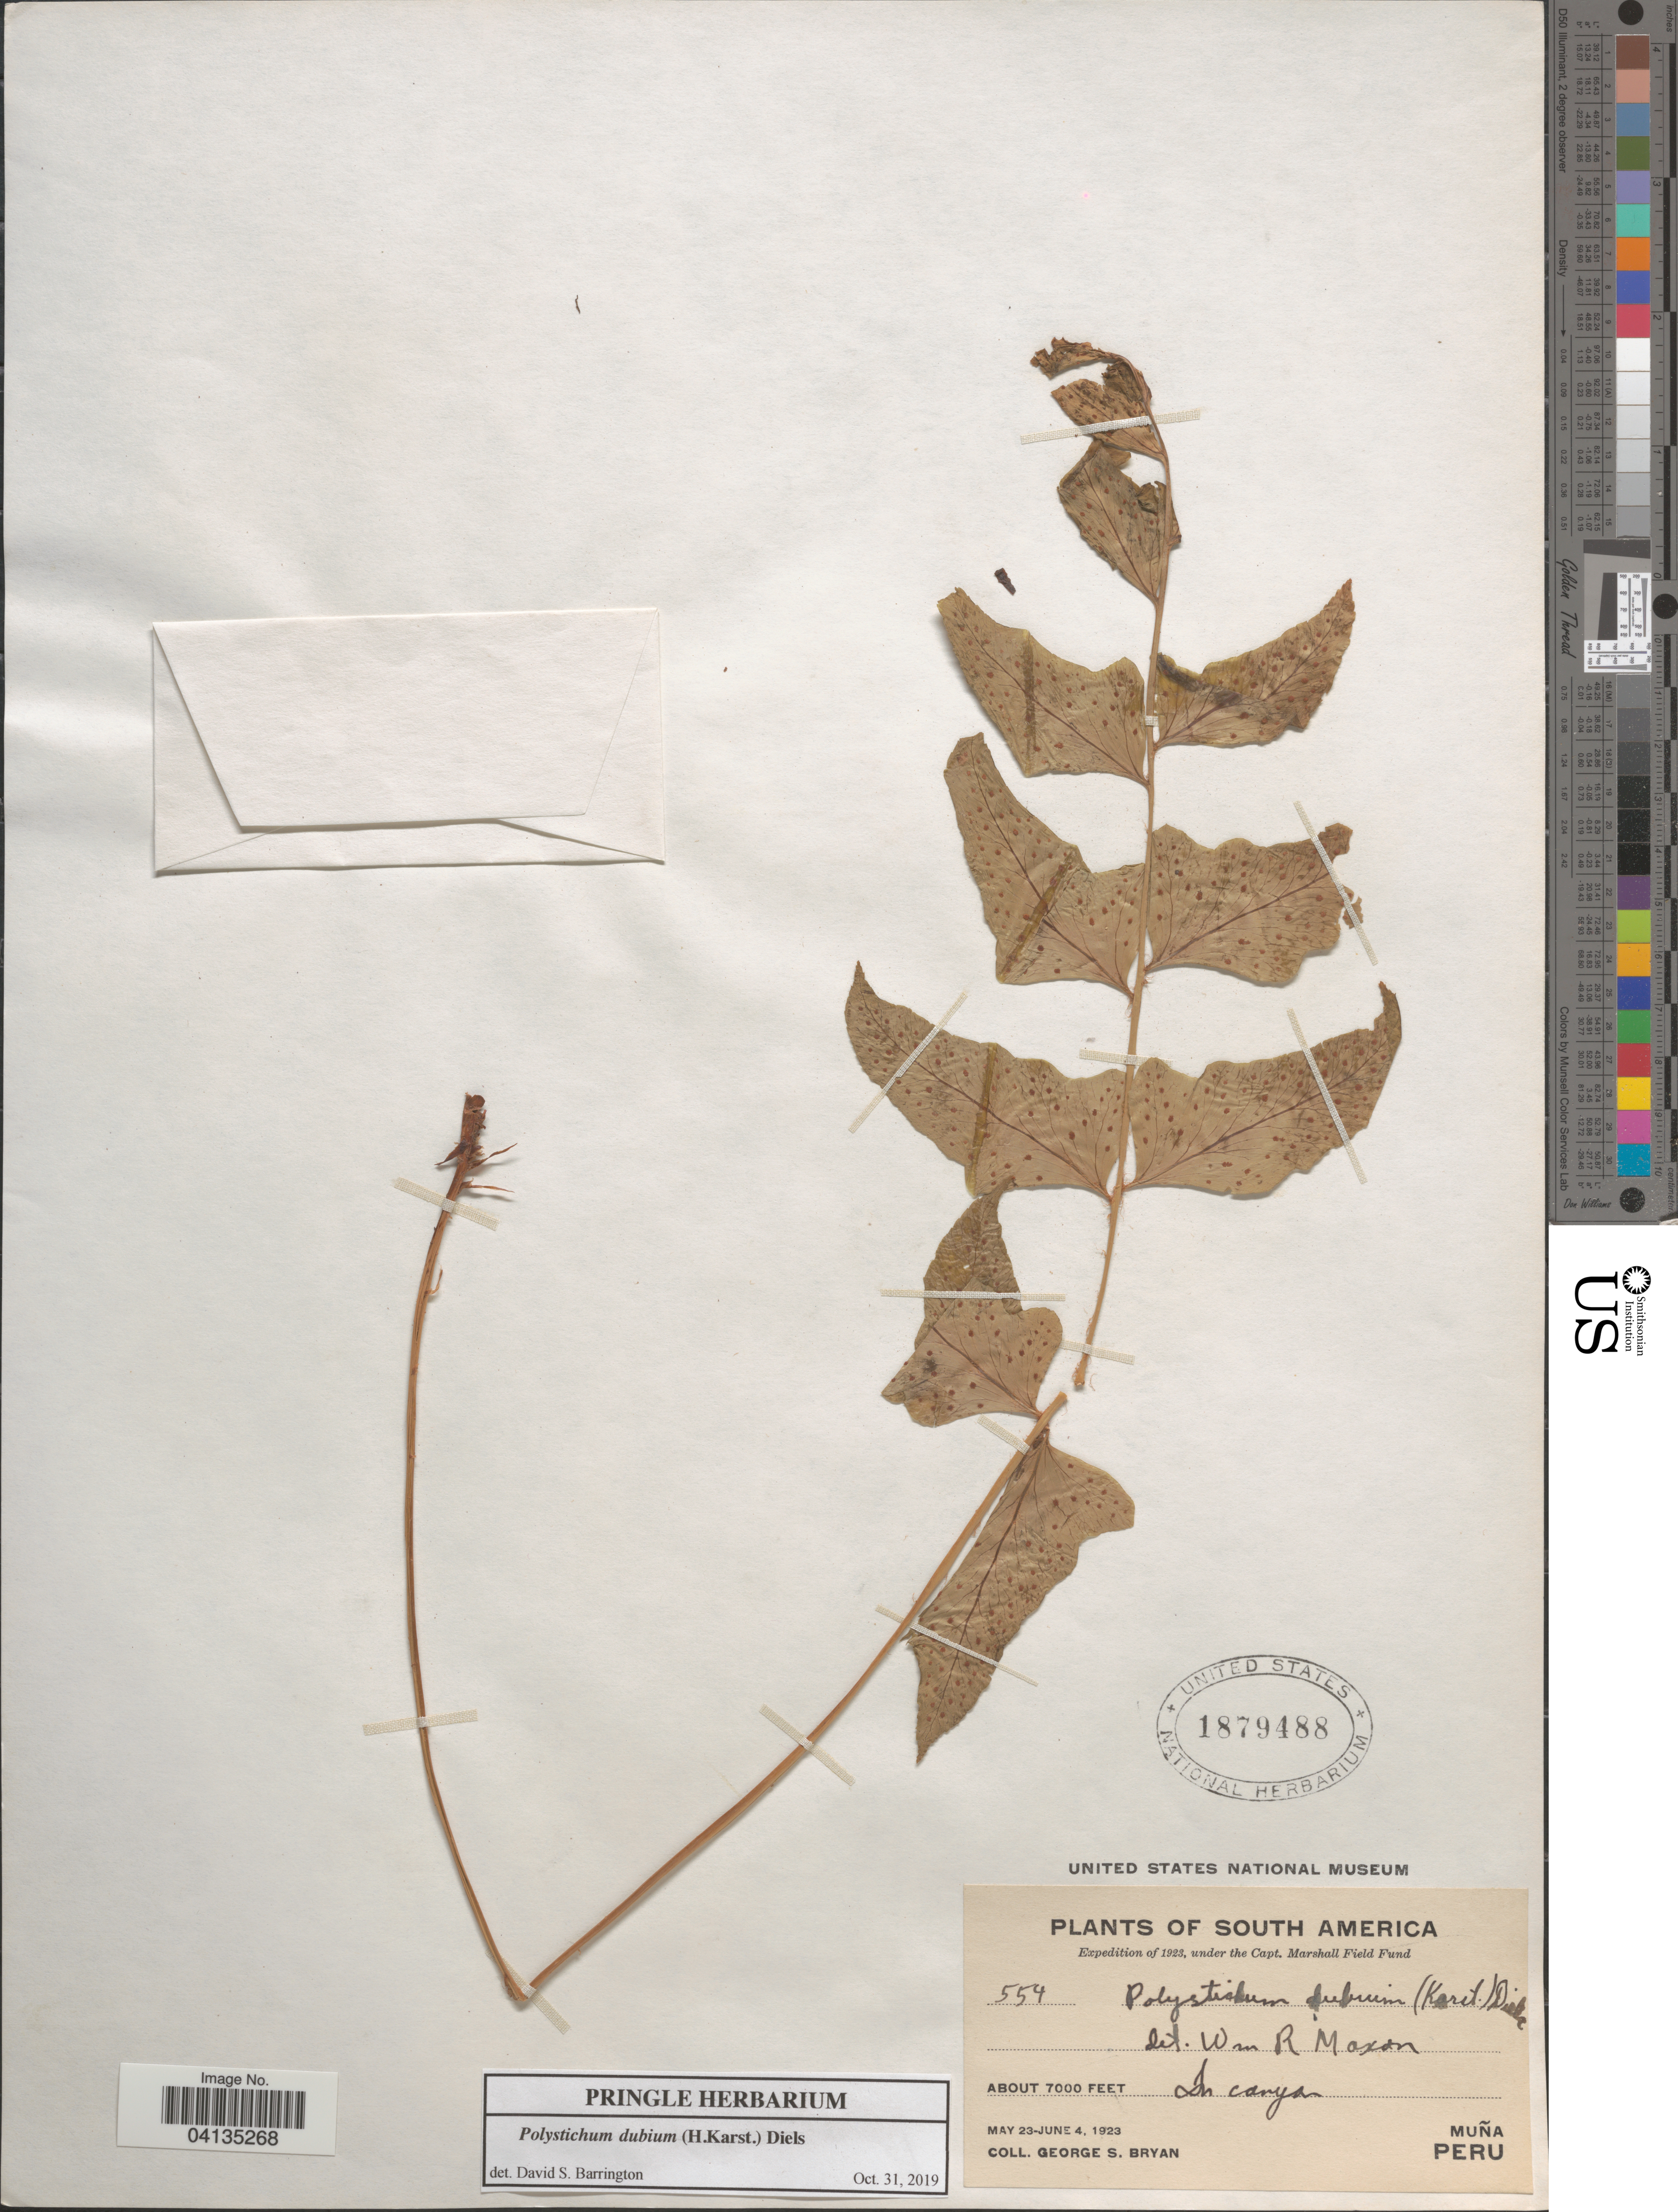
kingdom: Plantae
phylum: Tracheophyta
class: Polypodiopsida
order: Polypodiales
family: Dryopteridaceae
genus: Polystichum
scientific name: Polystichum dubium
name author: (H. Karst.) Diels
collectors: G. S. Bryan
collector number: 554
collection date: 1923-05-23/1923-06-04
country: Peru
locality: Expedition of 1923. In canyon. Muña.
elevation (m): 2134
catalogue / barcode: US 1879488